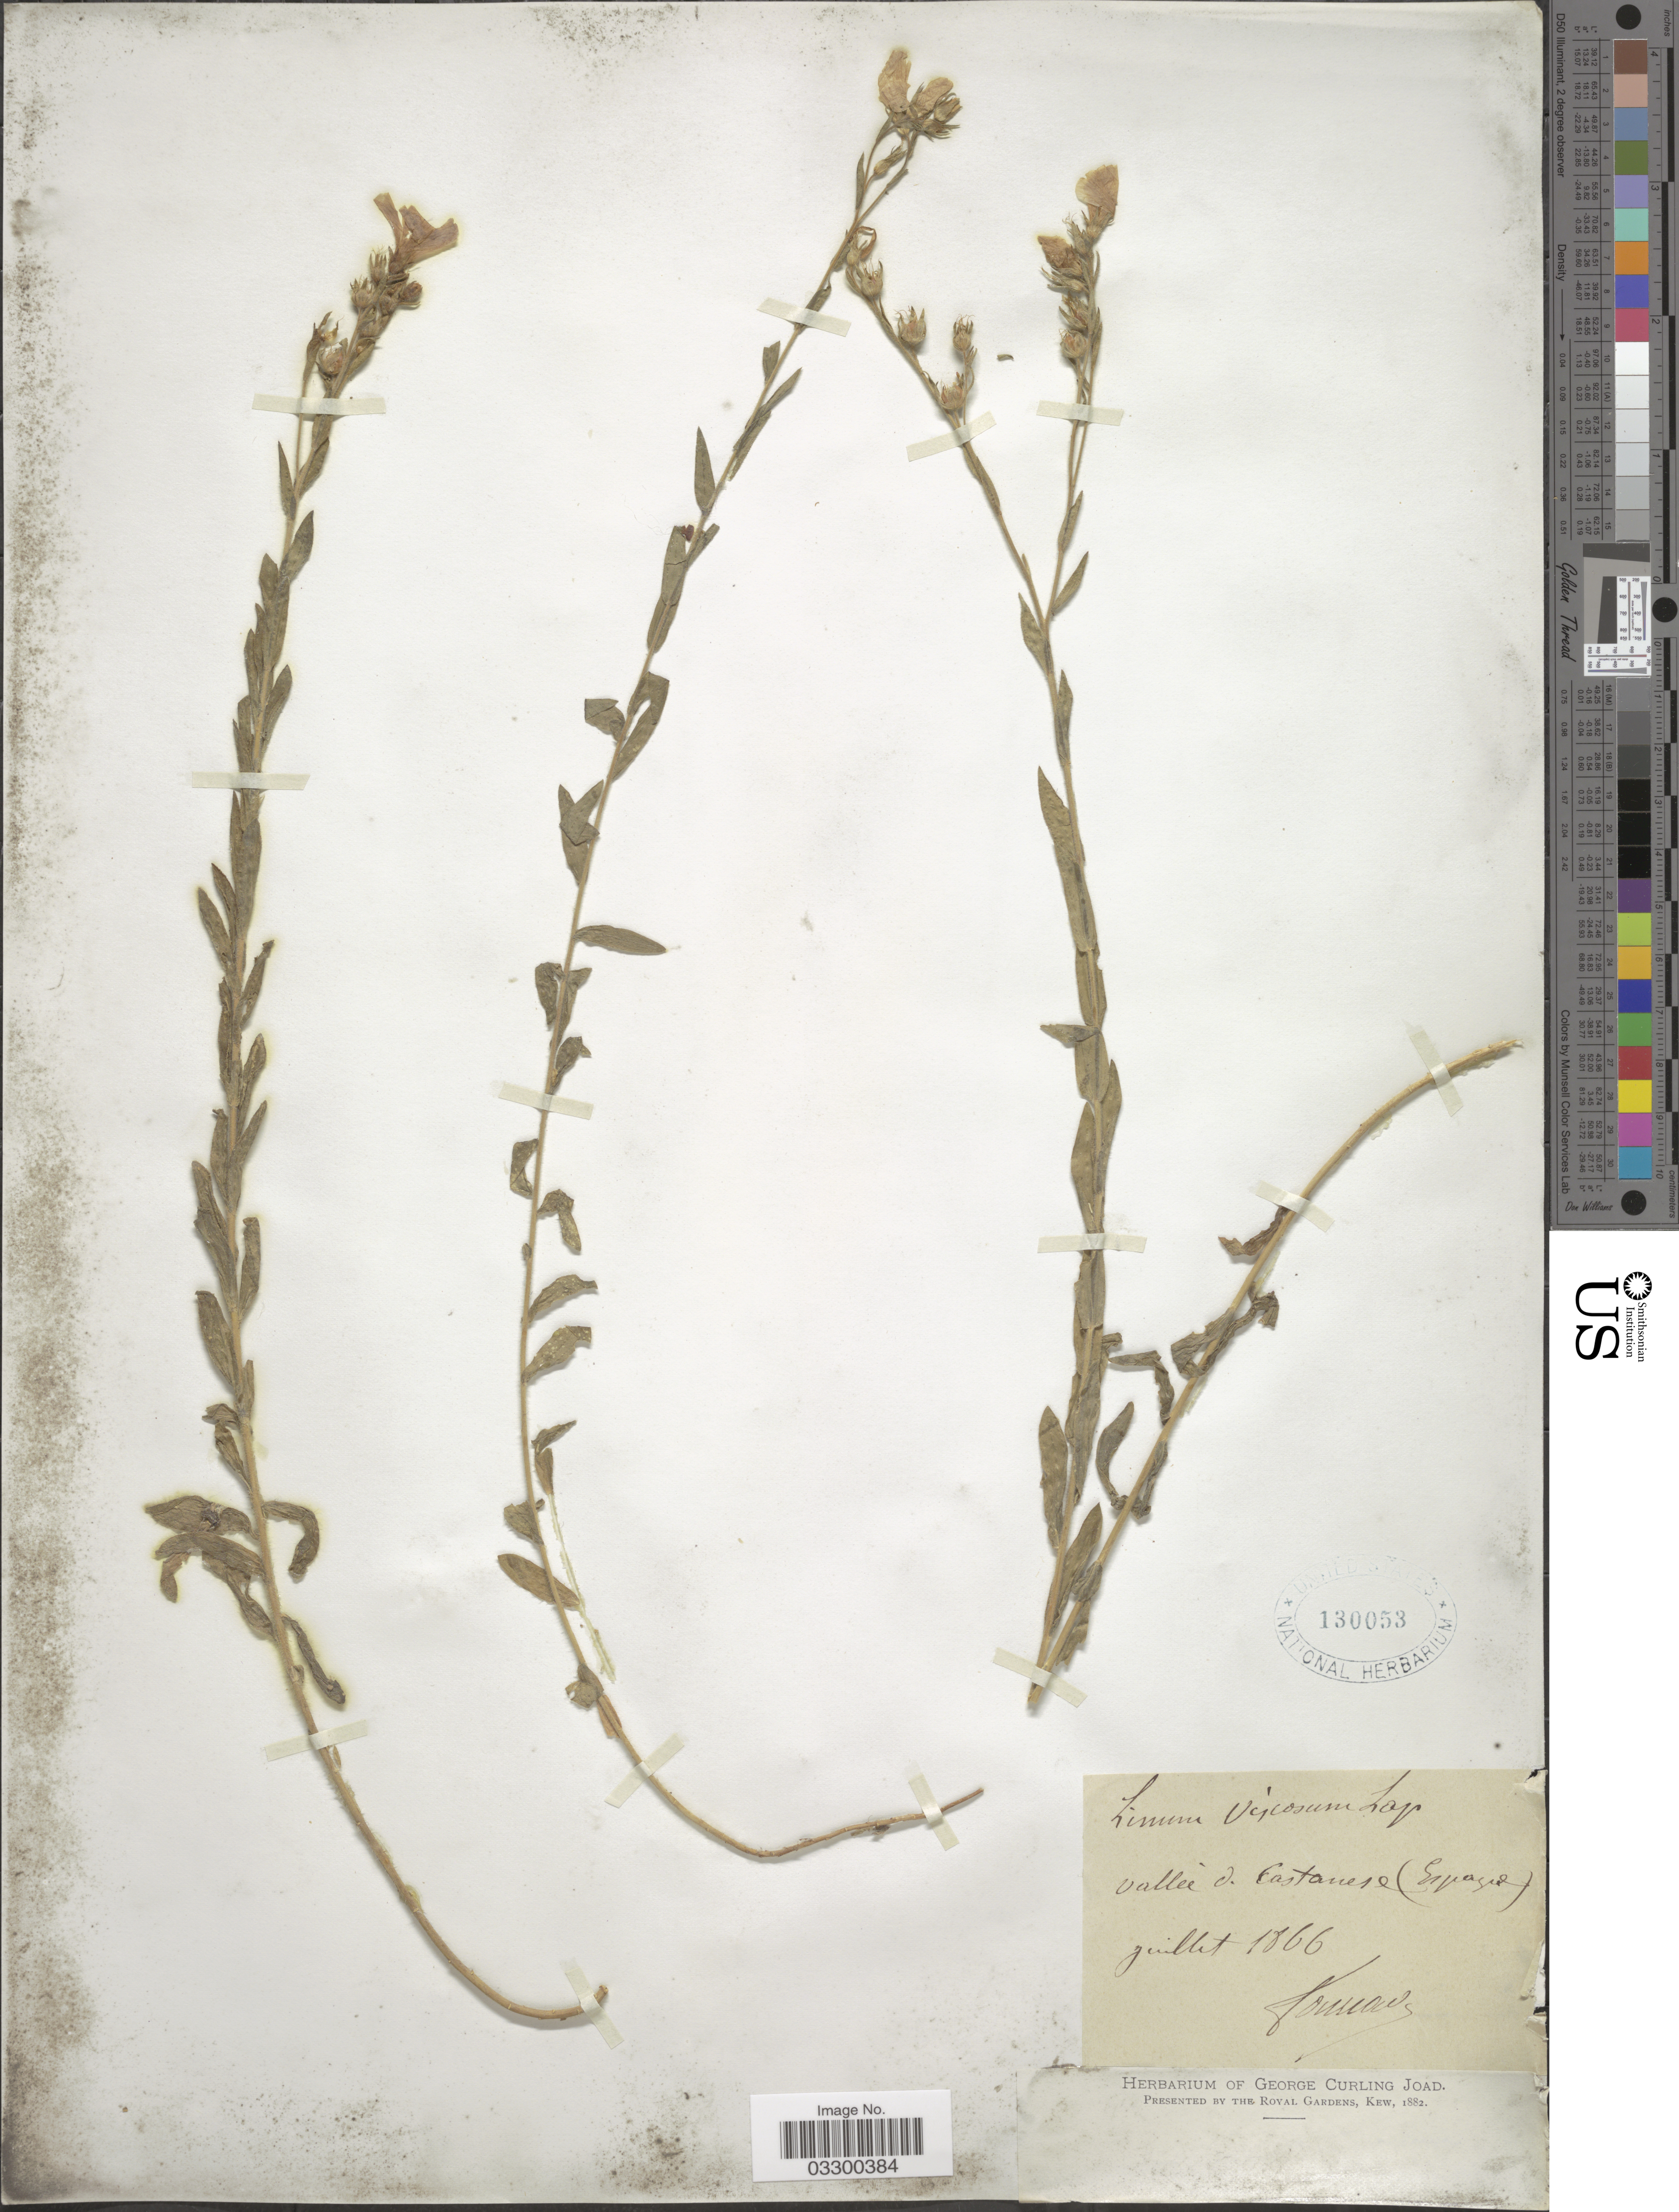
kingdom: Plantae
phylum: Tracheophyta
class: Magnoliopsida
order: Malpighiales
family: Linaceae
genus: Linum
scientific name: Linum viscosum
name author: L.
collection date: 1866-07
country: Spain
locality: Vallee 'd. Eastanese (Espagne).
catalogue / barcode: US 130053